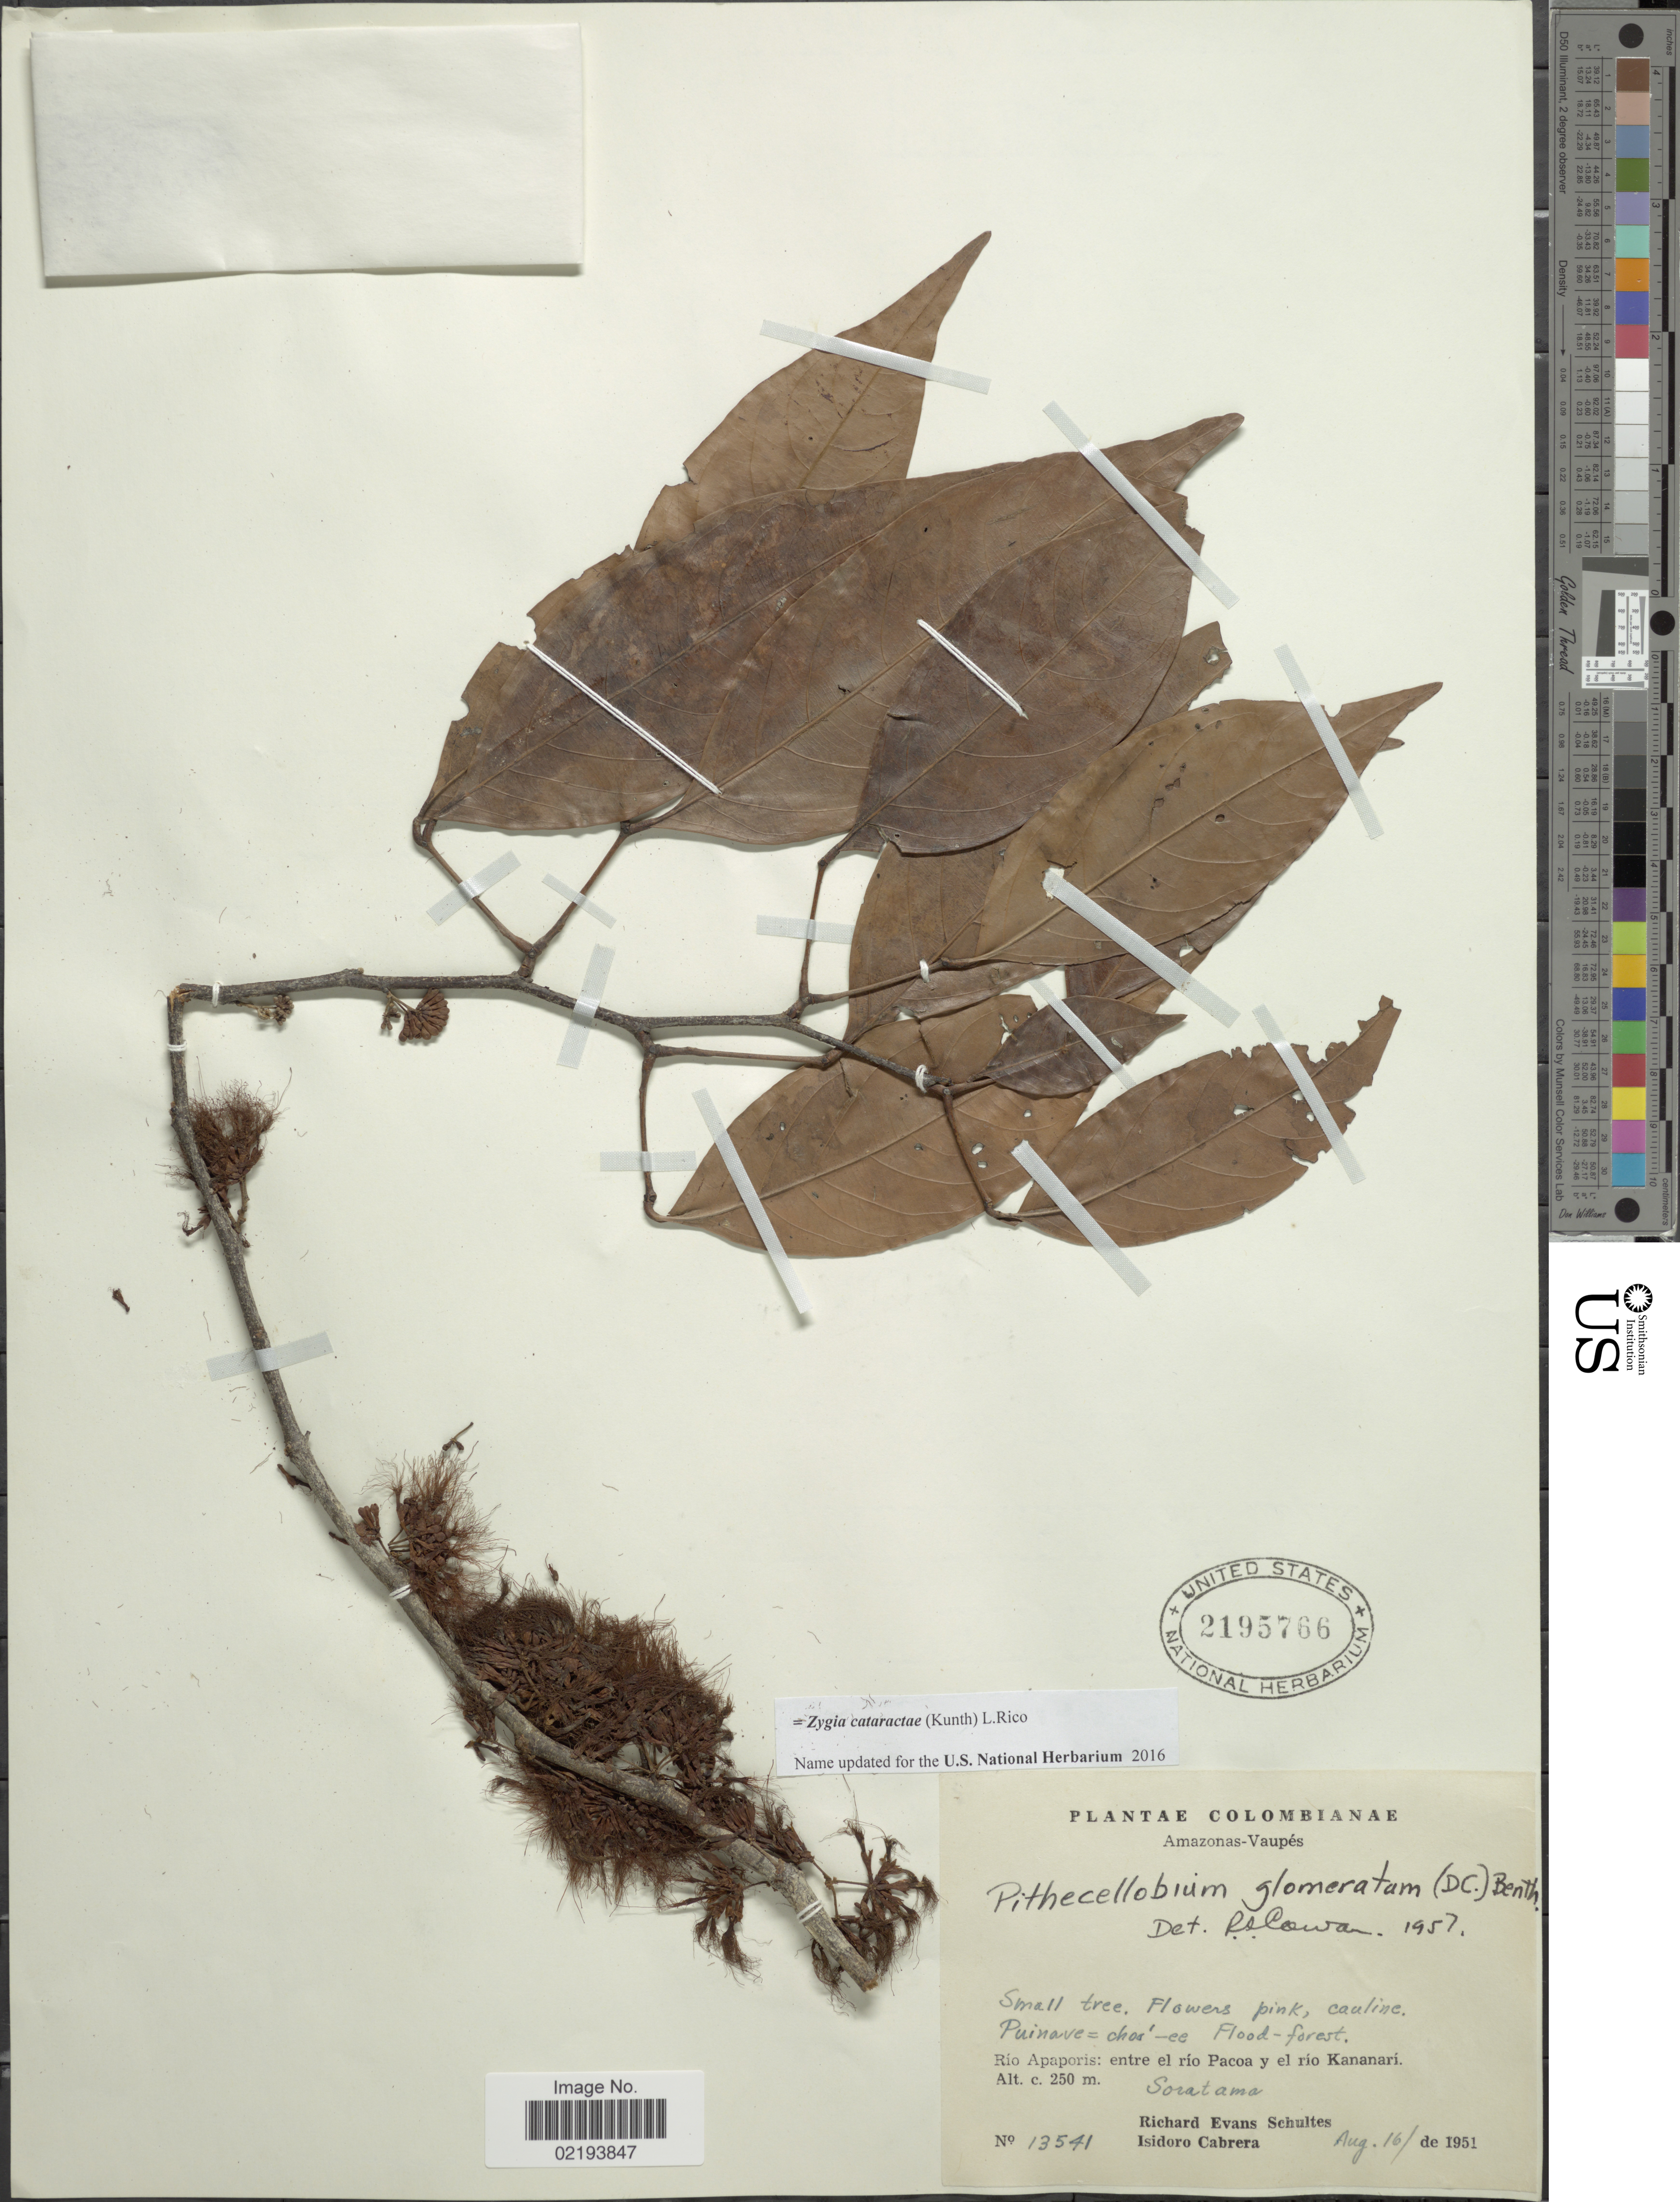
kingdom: Plantae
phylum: Tracheophyta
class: Magnoliopsida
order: Fabales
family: Fabaceae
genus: Zygia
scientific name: Zygia cataractae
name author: (Kunth) L. Rico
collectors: R. E. Schultes & I. Cabrera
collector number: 13541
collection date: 1951-08-16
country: Colombia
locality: Amazonas-Vaupés, Río Apaporis: entre el río Pacoa y el río Kananari, Soratama, Puinave = chos'-ee Flood -forest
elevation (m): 250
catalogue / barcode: US 2195766